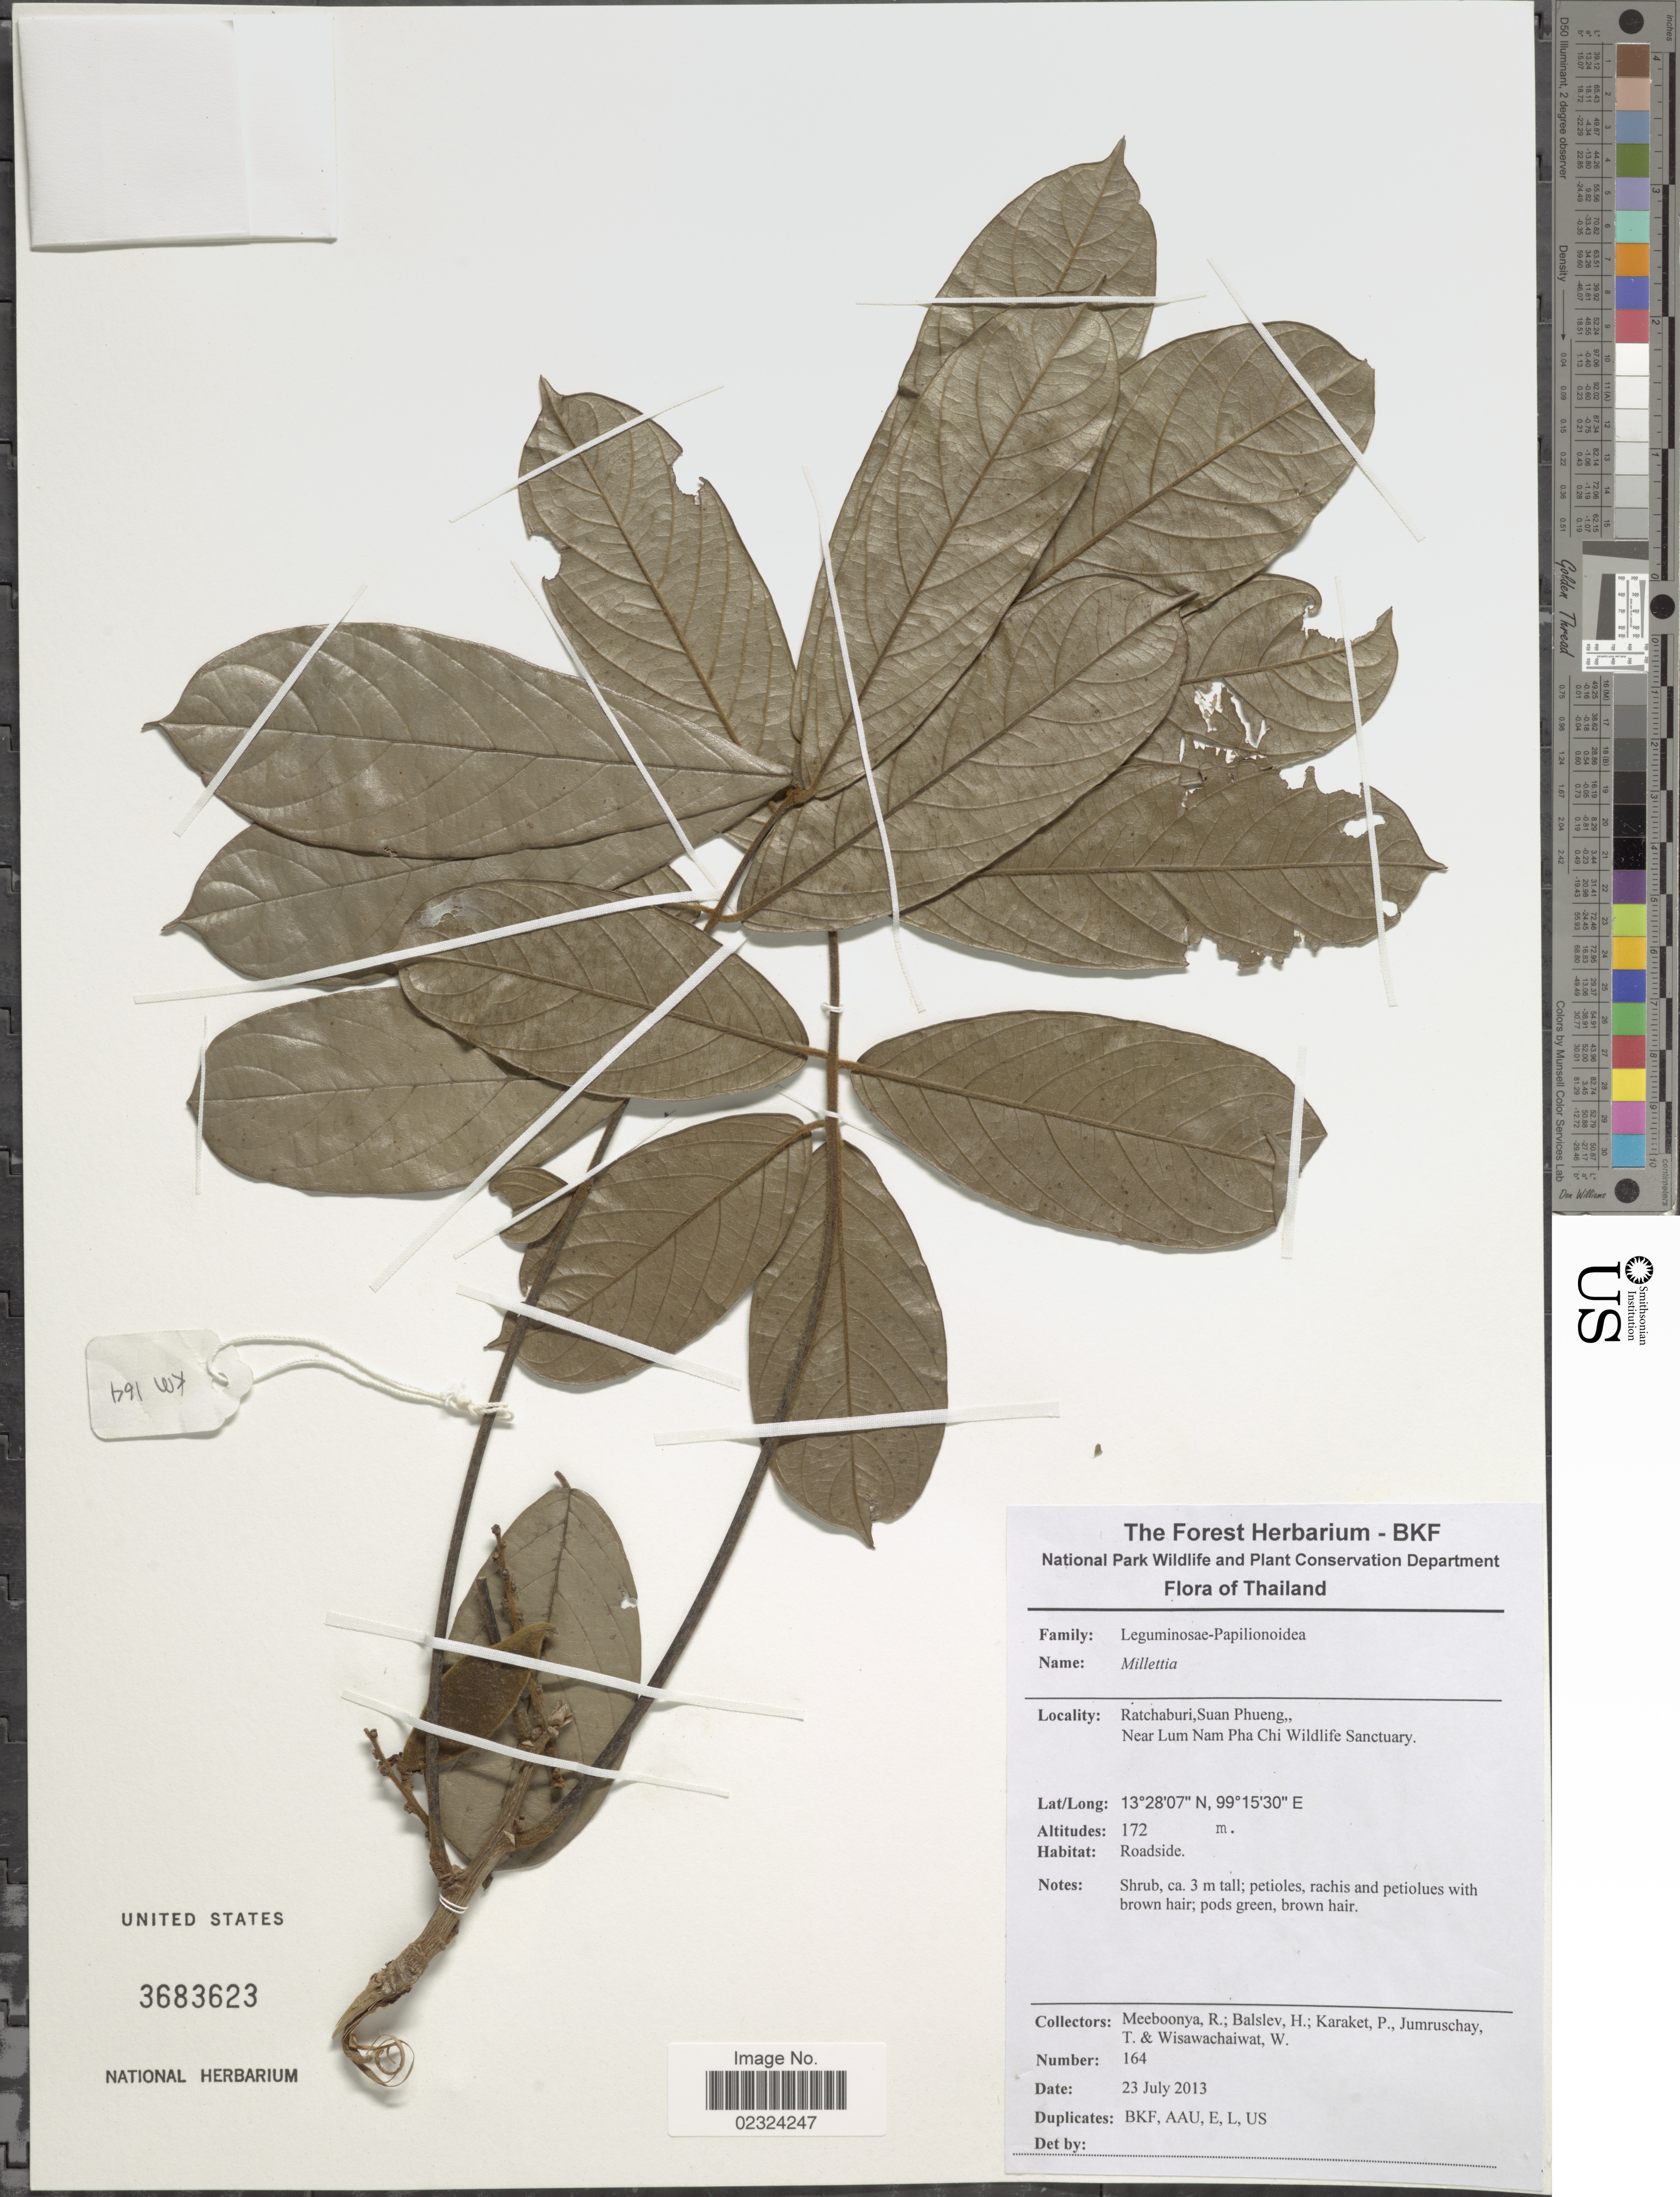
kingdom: Plantae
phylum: Tracheophyta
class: Magnoliopsida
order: Fabales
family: Fabaceae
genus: Millettia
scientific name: Millettia sp.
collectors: R. Meeboonya, H. Balslev, P. Karaket, T. Jumruschay & W. Wisawachaiwat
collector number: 164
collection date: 2013-07-23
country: Thailand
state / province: Ratchaburi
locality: Suan Phueng,, Near Lum Nam Pha Chi Wildlife Sanctuary.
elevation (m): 172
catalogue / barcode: US 3683623